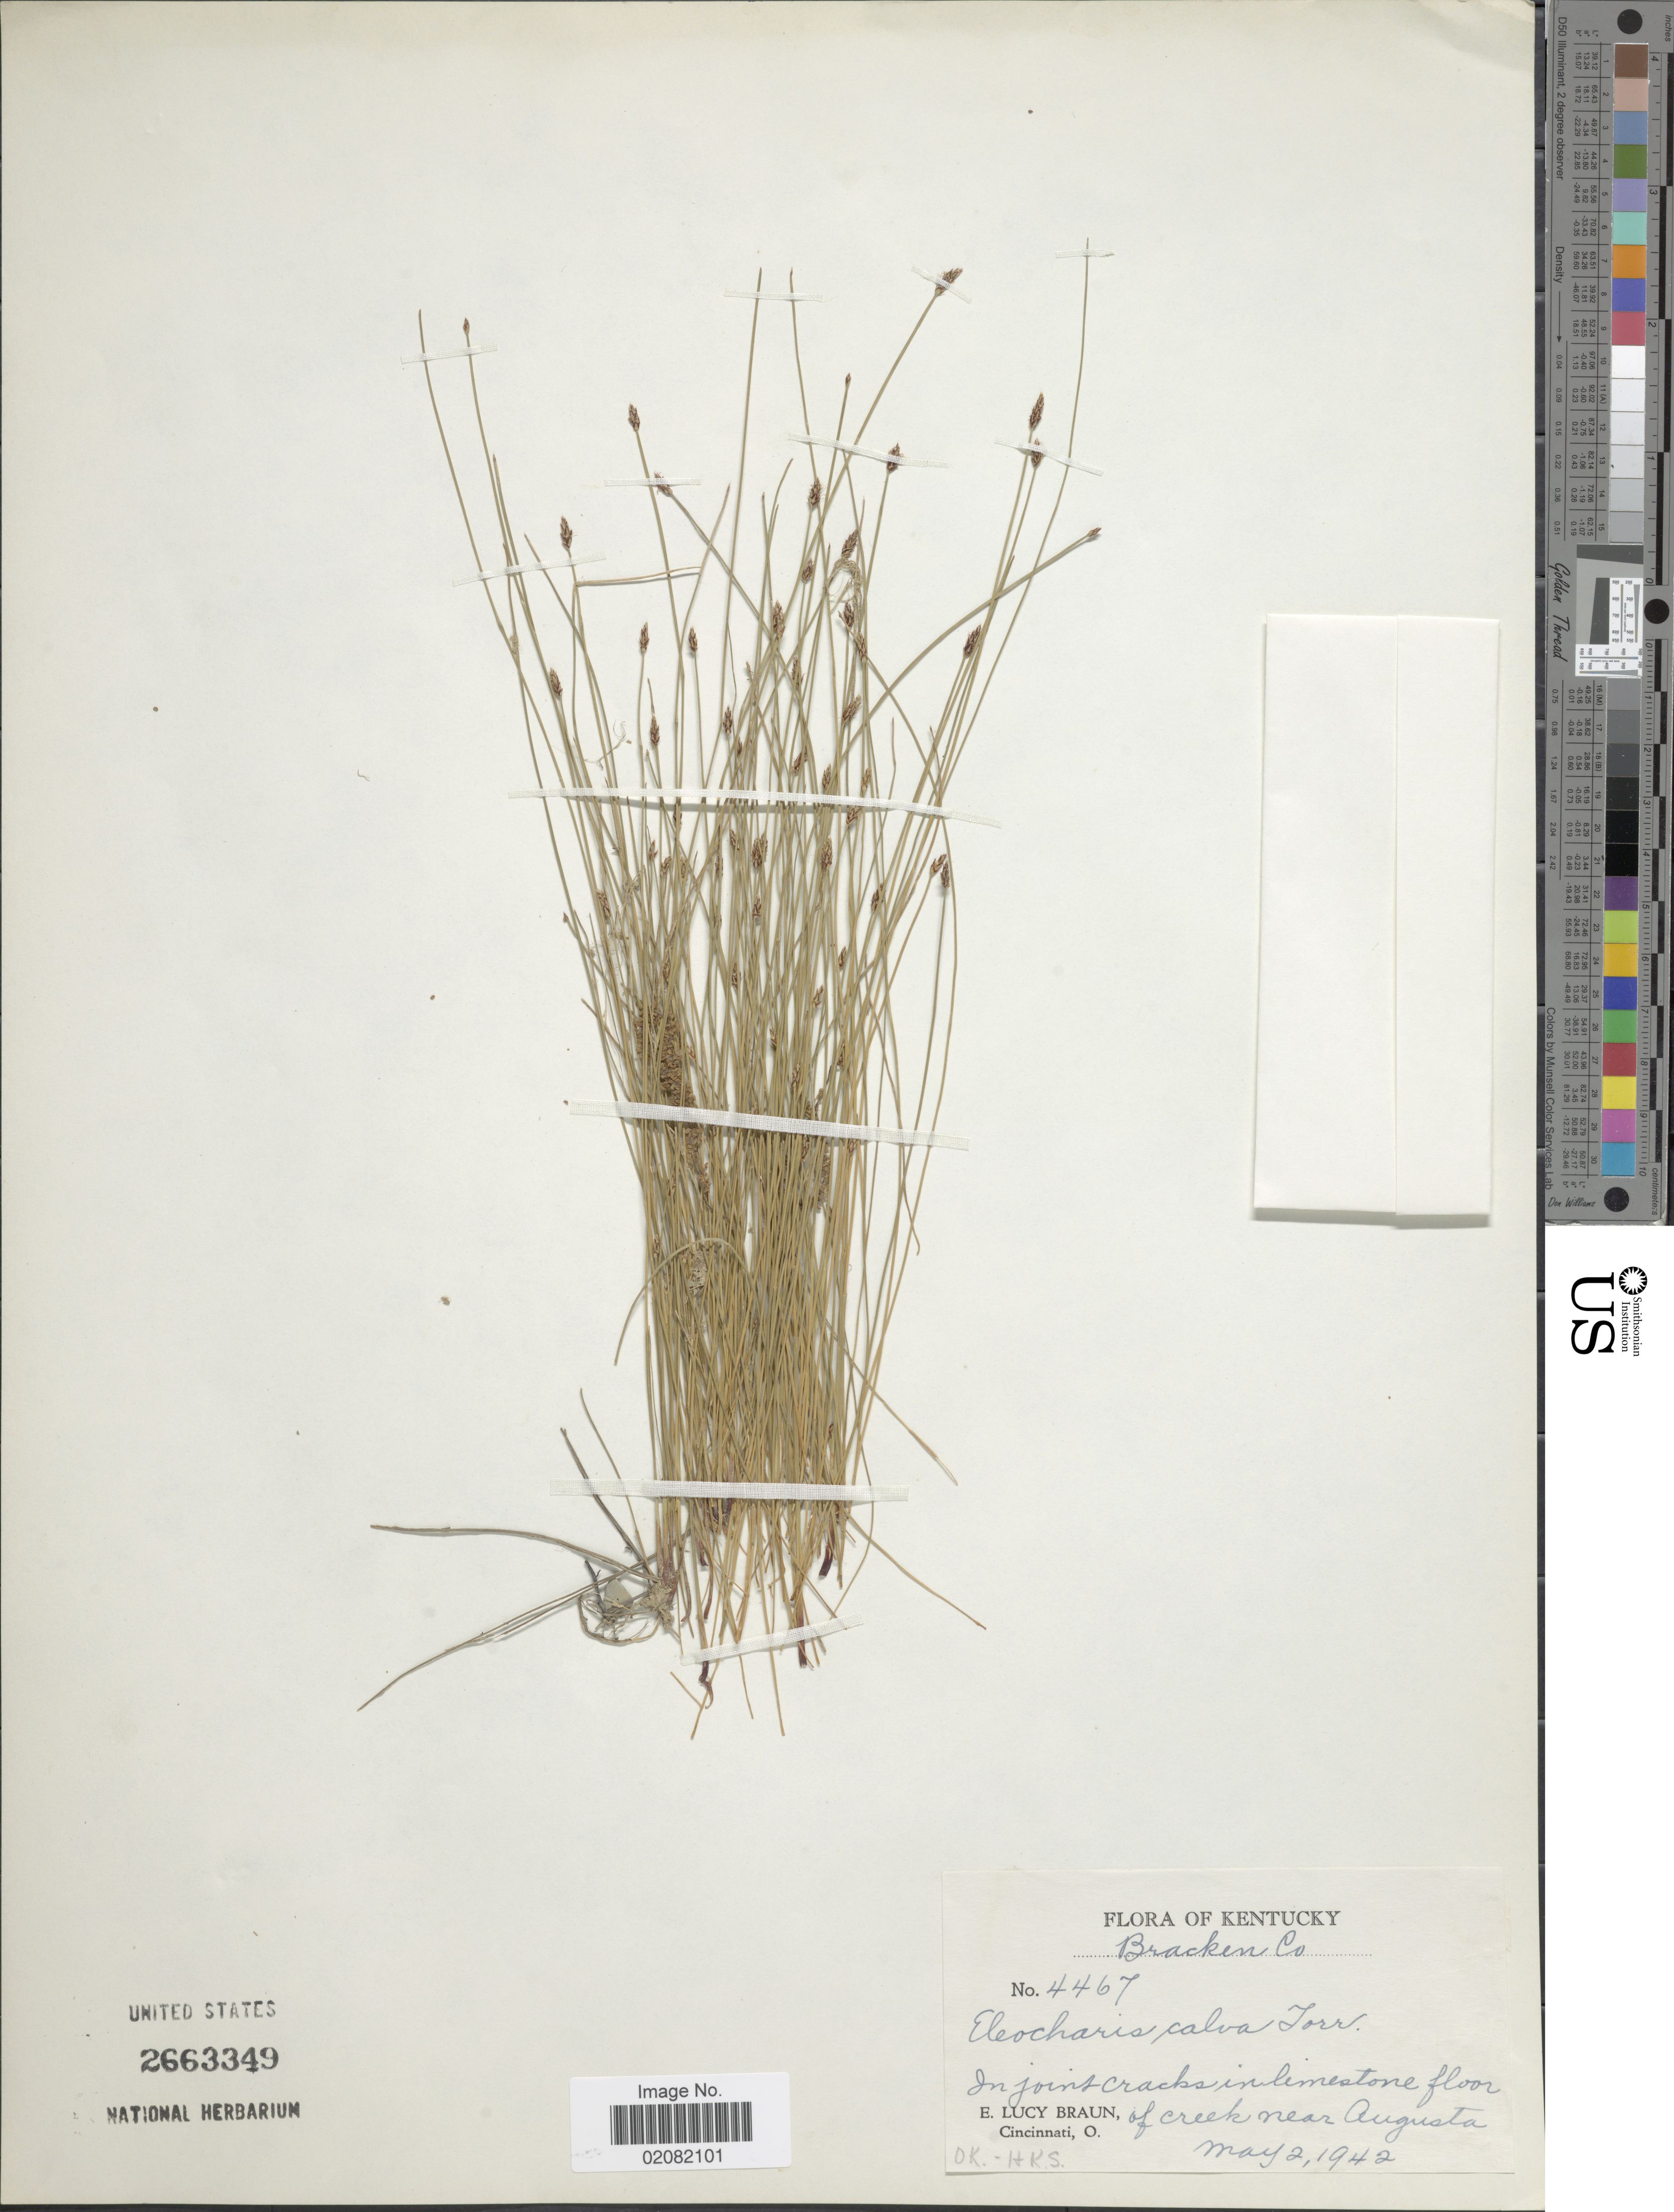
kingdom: Plantae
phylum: Tracheophyta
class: Liliopsida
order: Poales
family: Cyperaceae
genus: Eleocharis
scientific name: Eleocharis erythropoda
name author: Steud.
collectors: E. L. Braun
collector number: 4467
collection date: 1942-05-02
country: United States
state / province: Kentucky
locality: Bracken Co, In joint cracks in limestone floor of creek near Augusta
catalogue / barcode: US 2663349